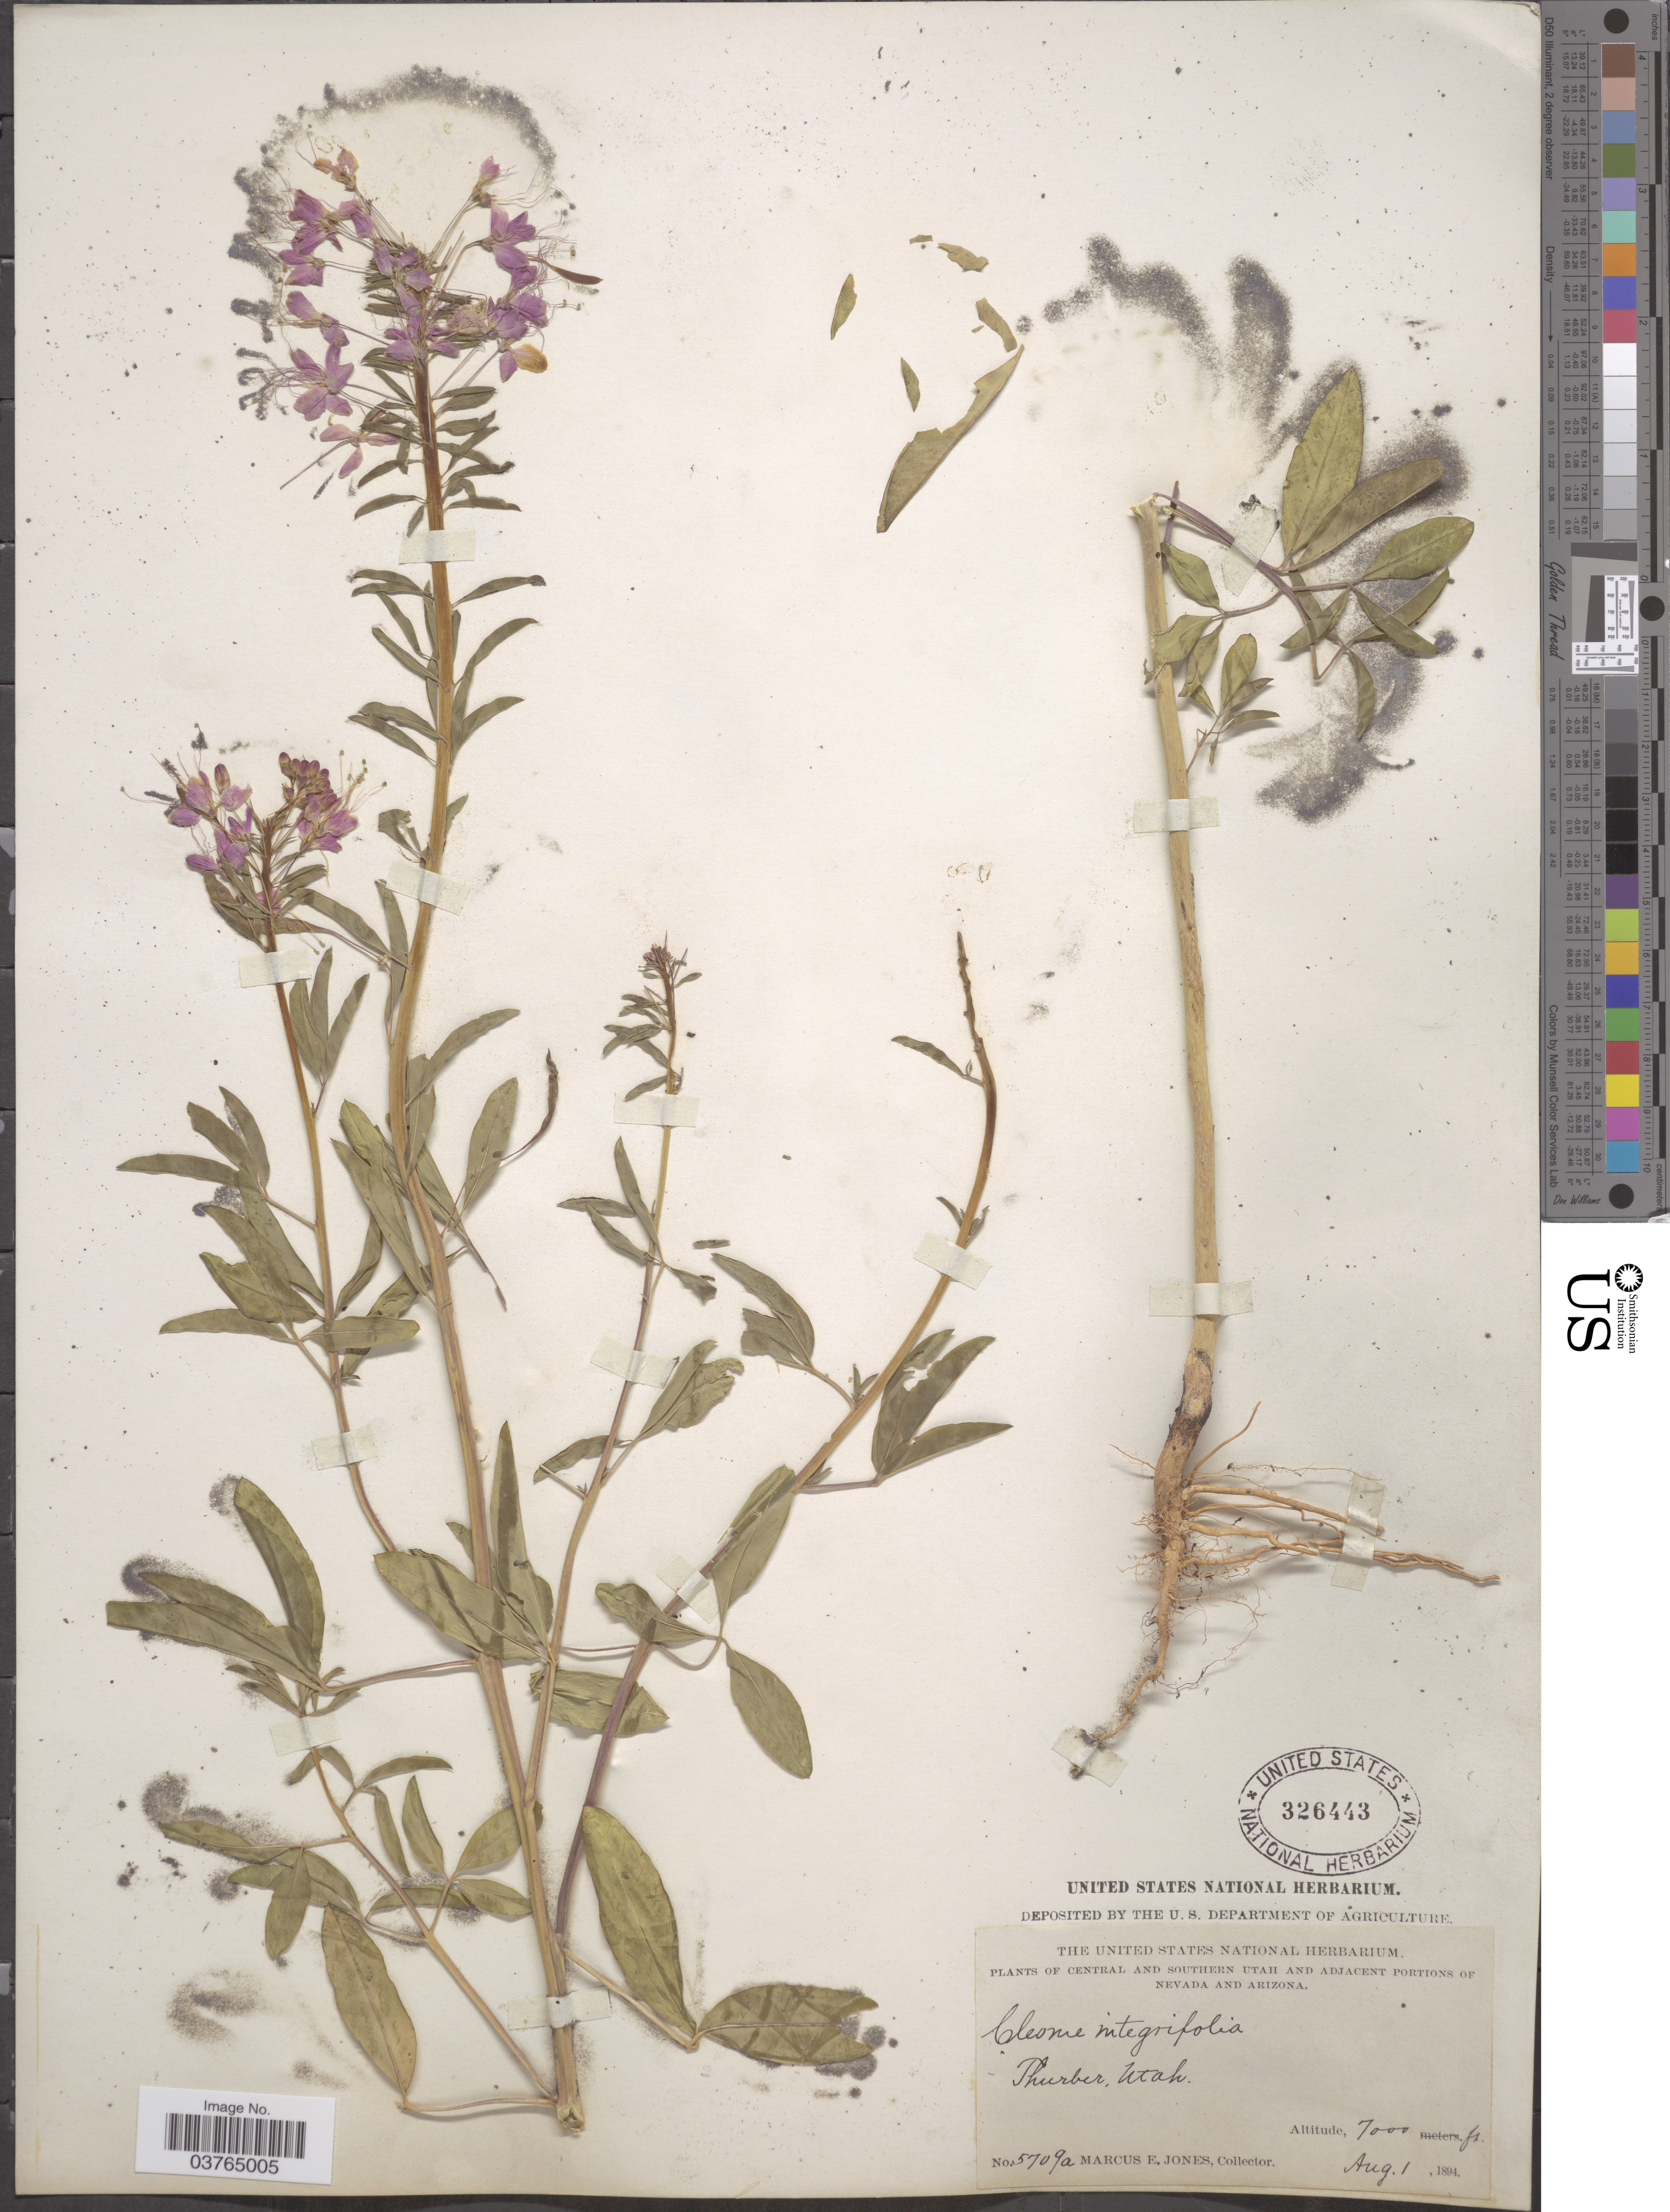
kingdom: Plantae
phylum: Tracheophyta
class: Magnoliopsida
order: Brassicales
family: Cleomaceae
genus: Cleomella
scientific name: Cleomella serrulata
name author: (Pursh) Roalson & J.C. Hall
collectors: M. E. Jones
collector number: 5709a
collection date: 1894-08-01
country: United States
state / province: Utah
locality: Central and Southern Utah. Thurber.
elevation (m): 2134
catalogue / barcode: US 326443